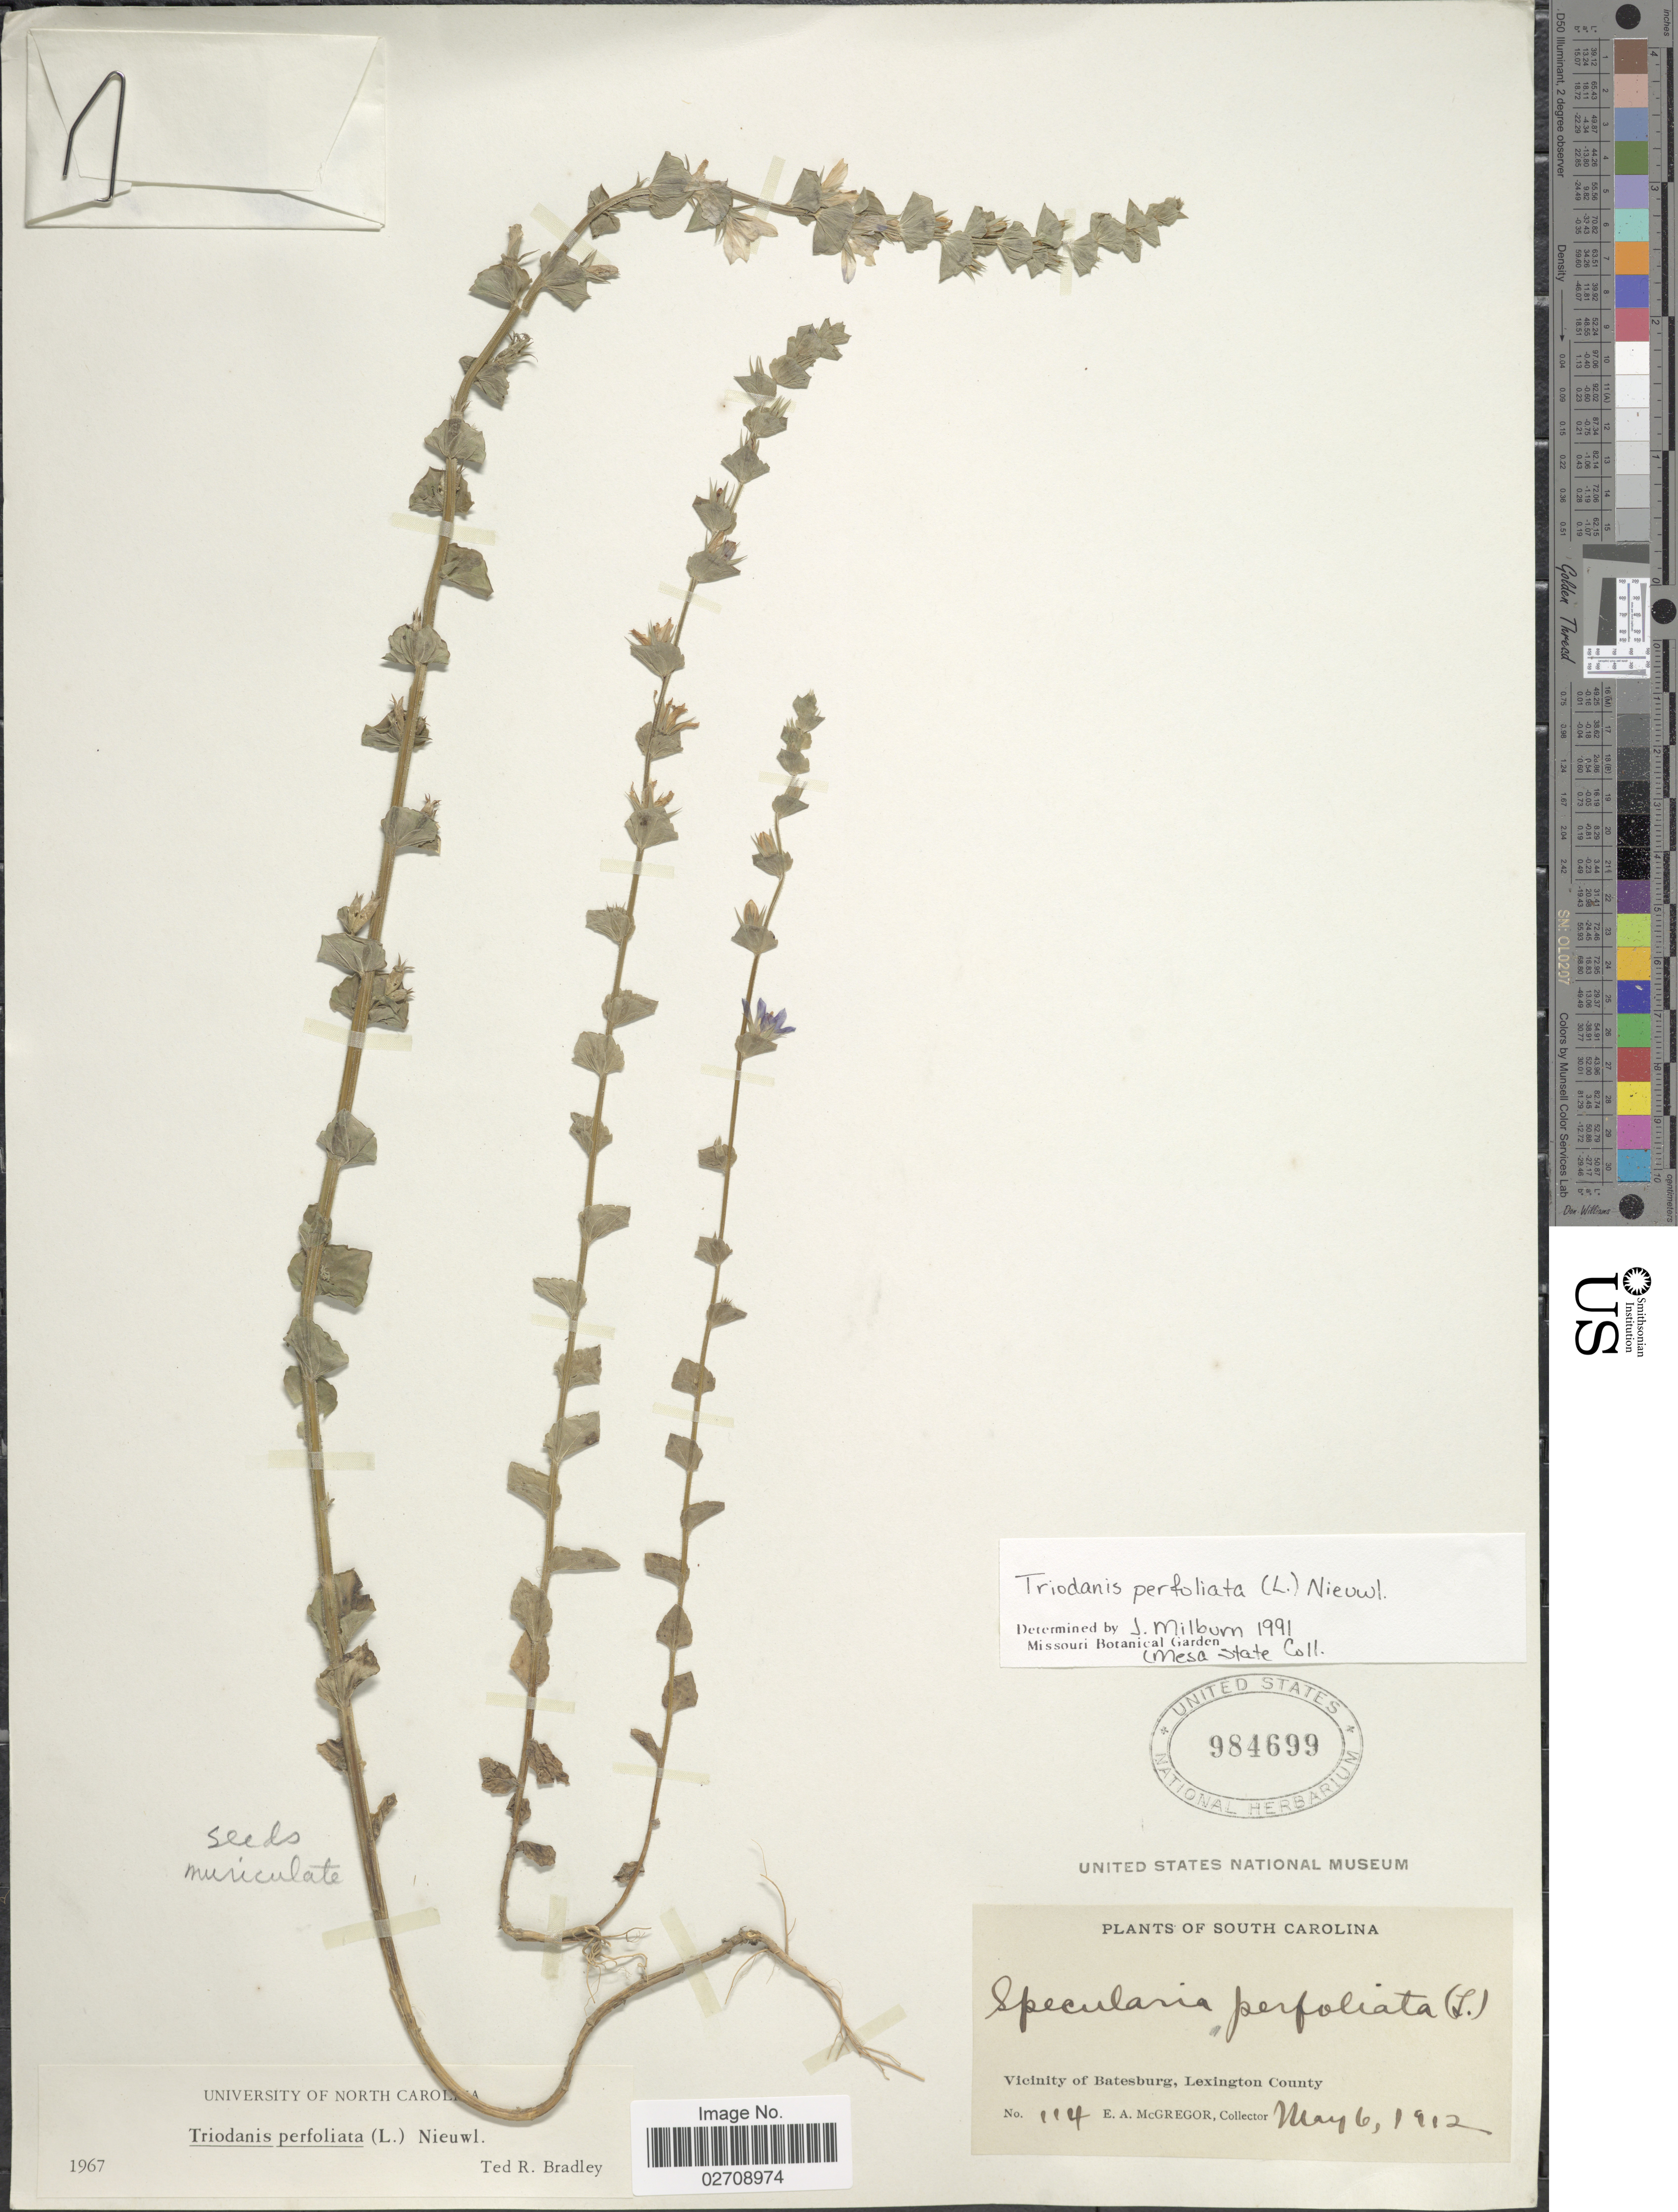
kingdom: Plantae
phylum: Tracheophyta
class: Magnoliopsida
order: Asterales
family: Campanulaceae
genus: Triodanis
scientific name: Triodanis perfoliata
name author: (L.) Nieuwl.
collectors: E. A. McGregor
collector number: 114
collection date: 1912-05-06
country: United States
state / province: South Carolina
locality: Vicinity of Batesburg, Lexington County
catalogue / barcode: US 984699